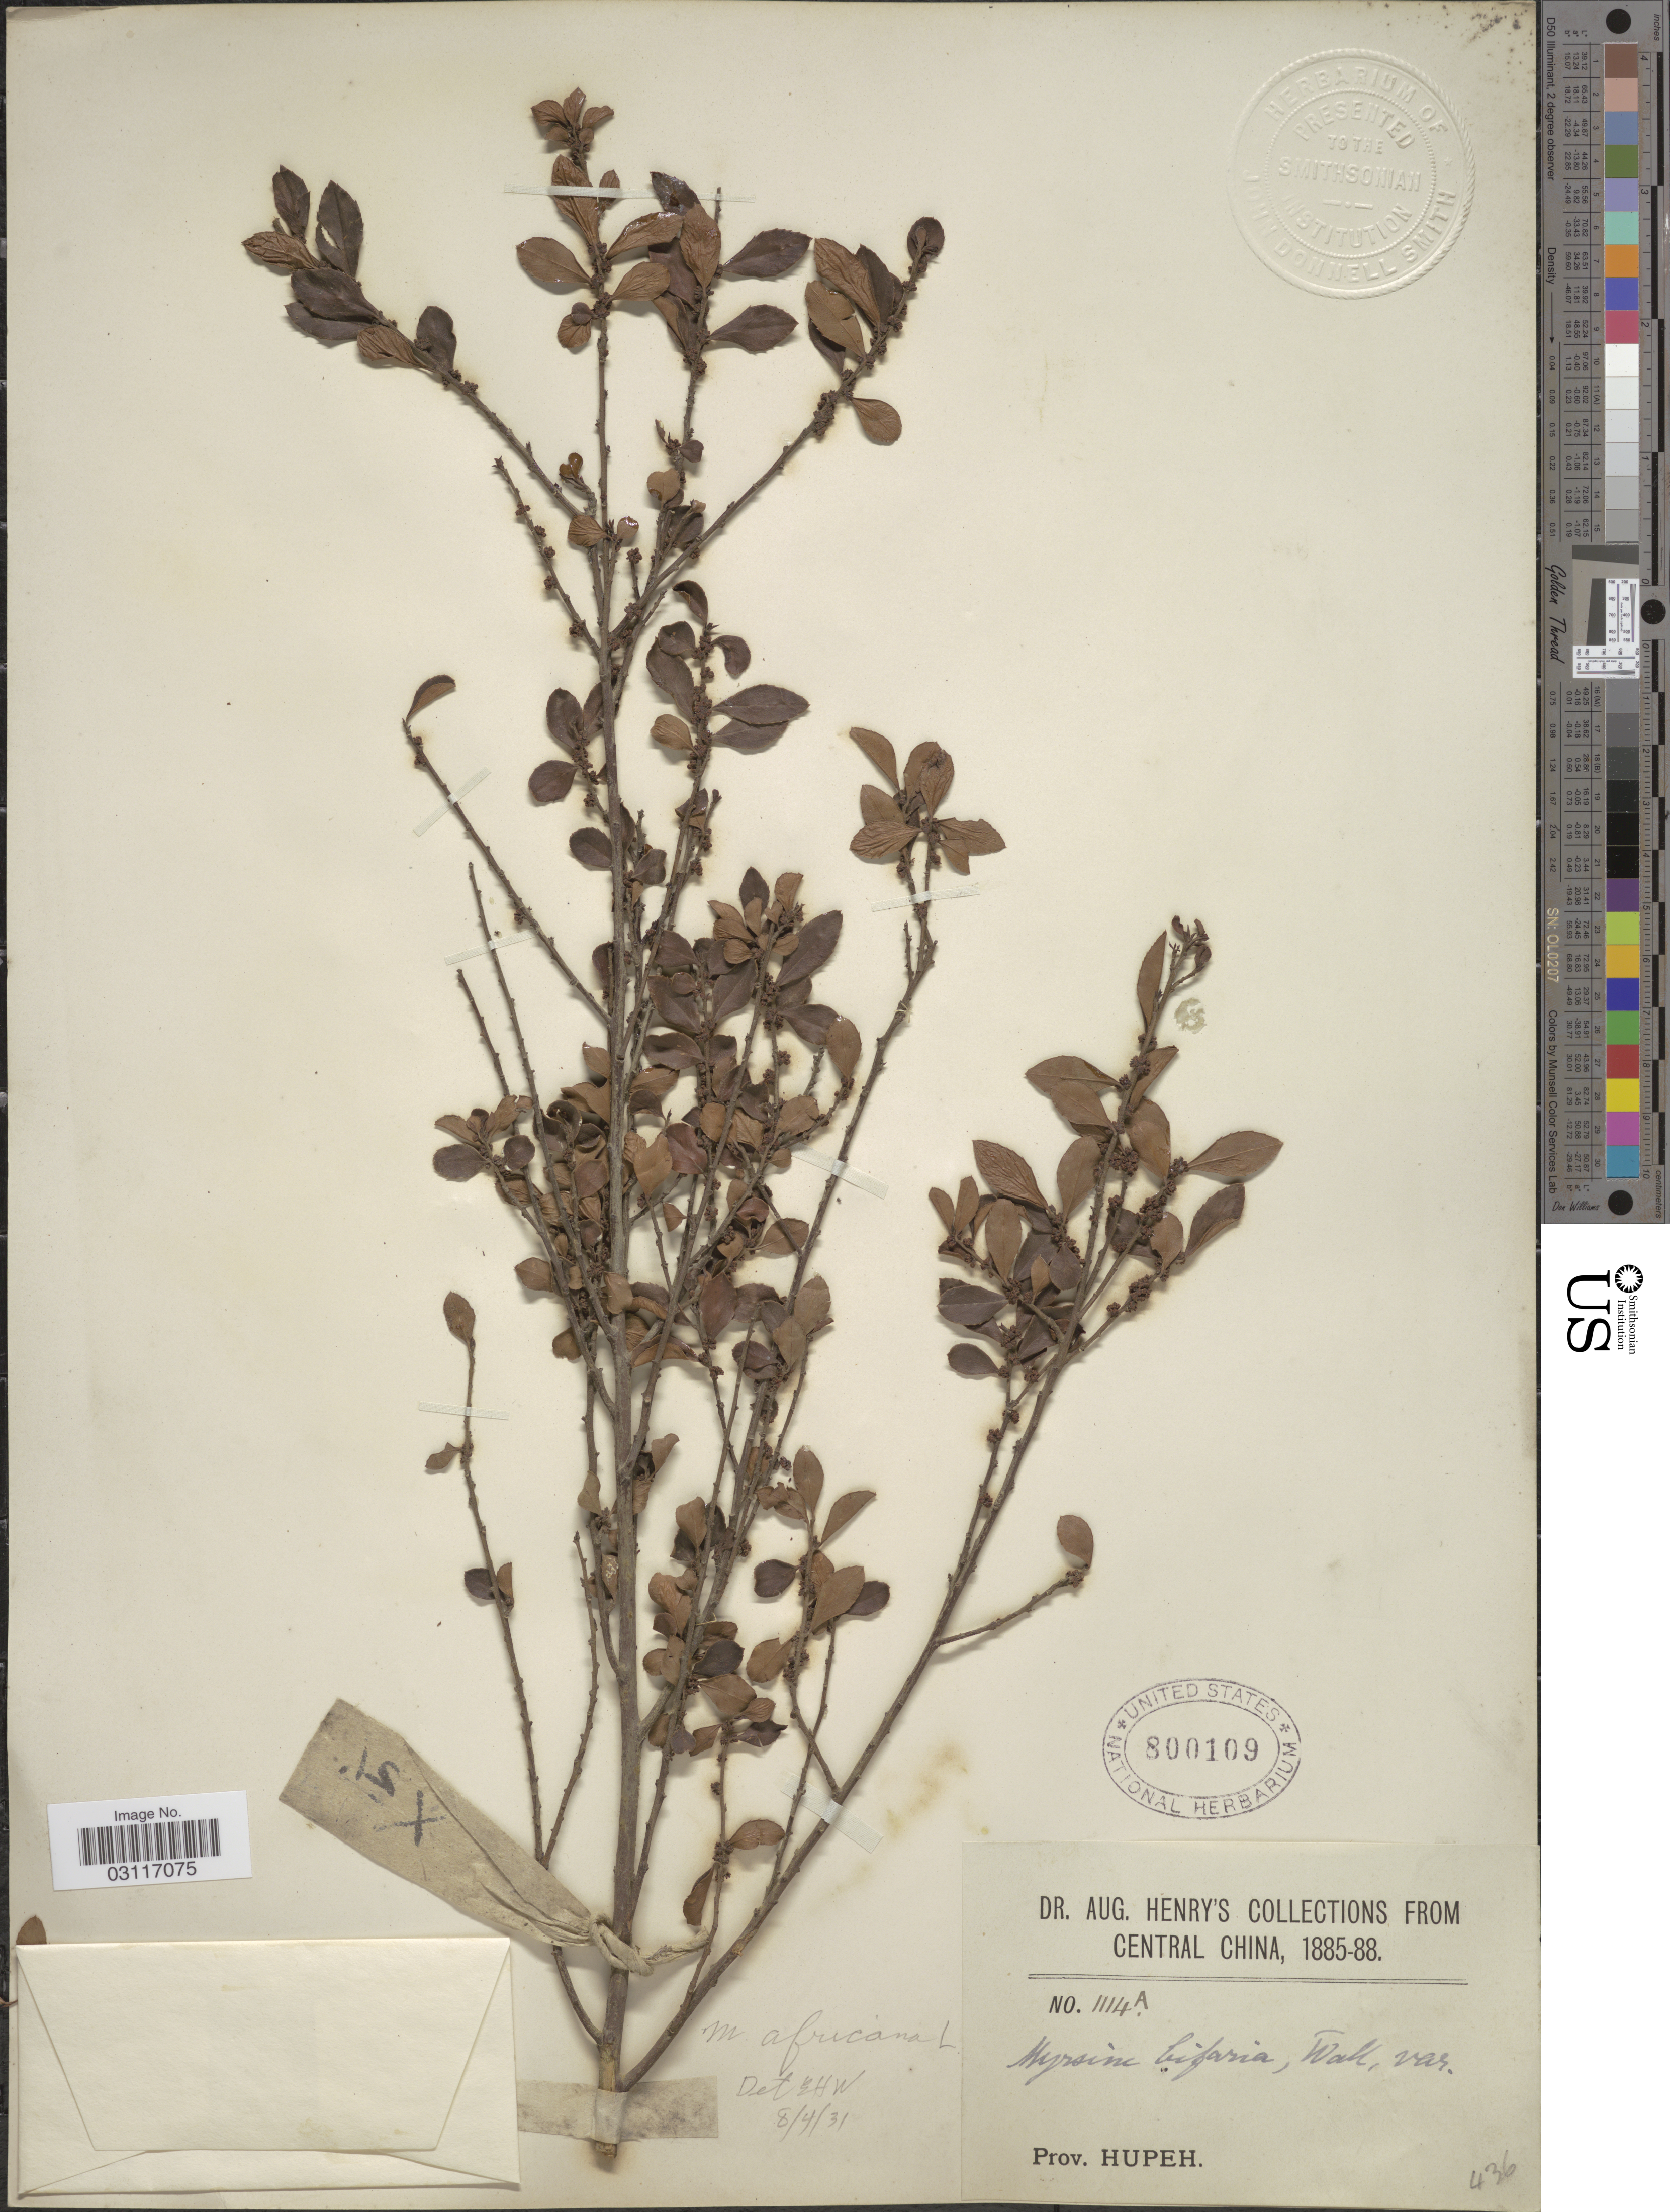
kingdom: Plantae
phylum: Tracheophyta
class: Magnoliopsida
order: Ericales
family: Primulaceae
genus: Myrsine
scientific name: Myrsine africana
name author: L.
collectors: A. Henry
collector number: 1114 A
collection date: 1885/1888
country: China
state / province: Hubei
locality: Central China. Prov. Hupeh.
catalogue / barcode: US 800109